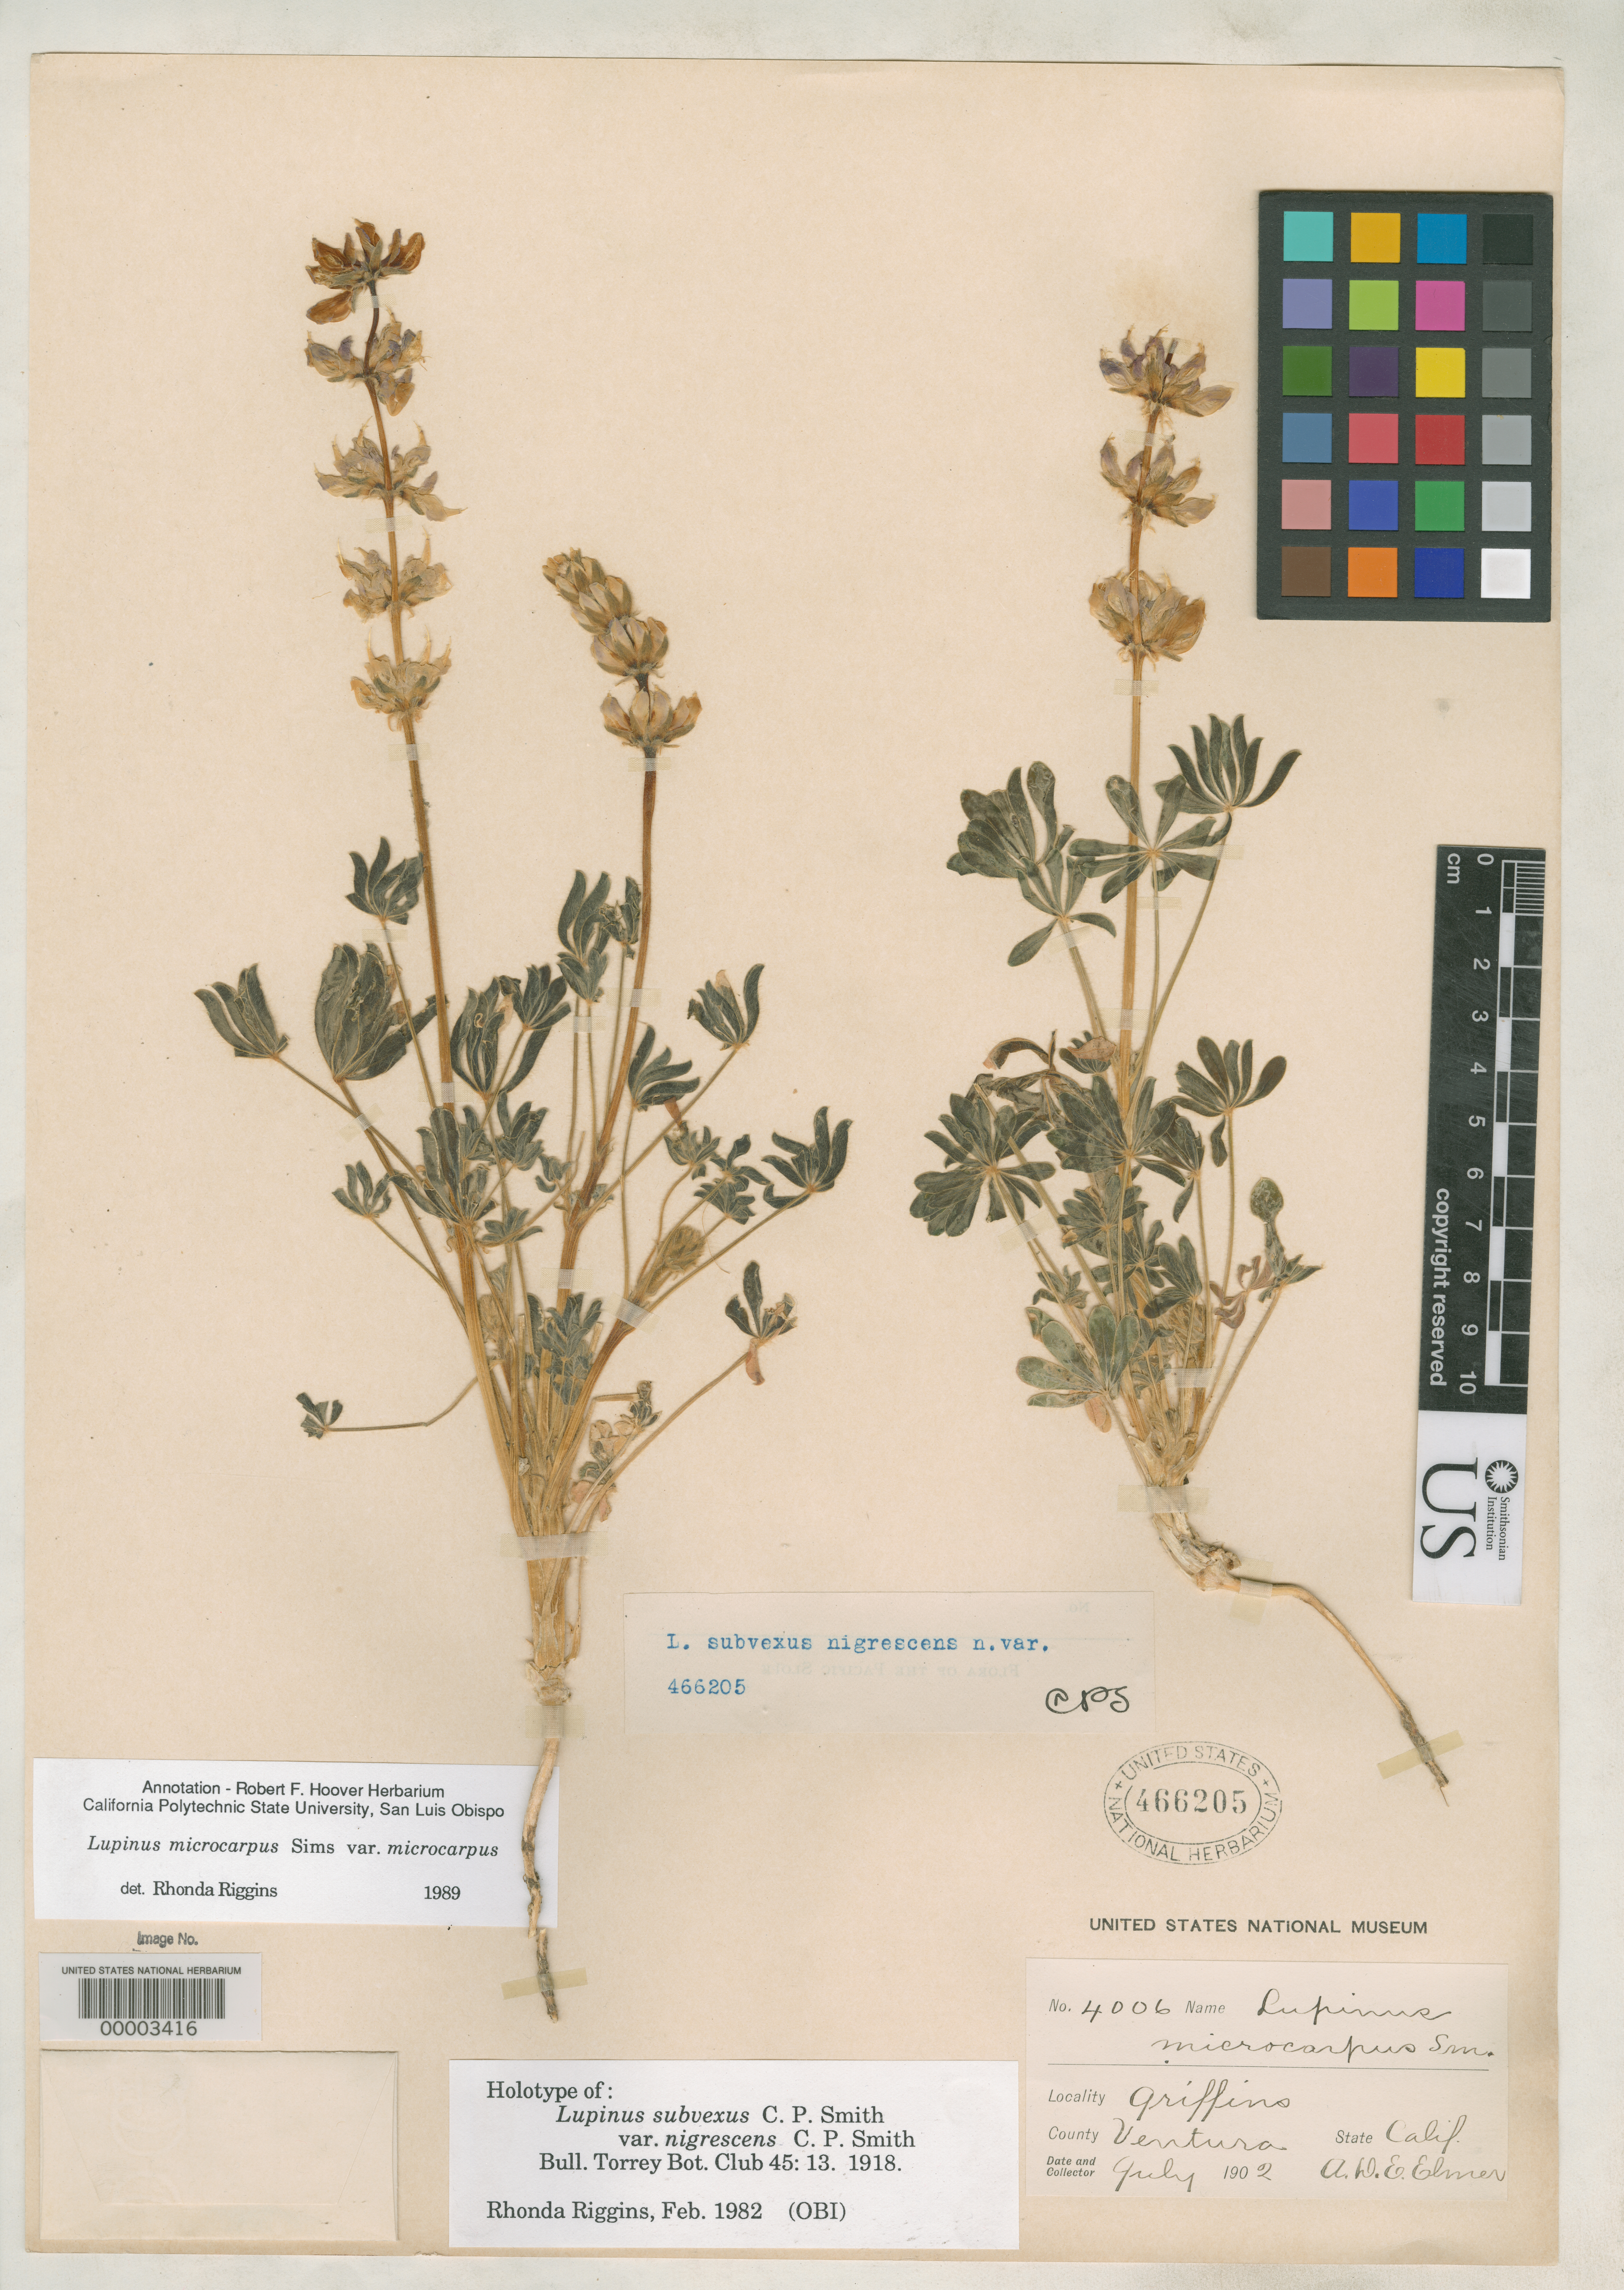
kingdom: Plantae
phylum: Tracheophyta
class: Magnoliopsida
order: Fabales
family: Fabaceae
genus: Lupinus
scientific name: Lupinus subvexus var. nigrescens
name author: C.P. Sm.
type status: Holotype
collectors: A. D. E. Elmer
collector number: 4006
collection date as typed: Jul 1902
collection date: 1902-07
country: United States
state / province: California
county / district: Ventura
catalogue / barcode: US 466205